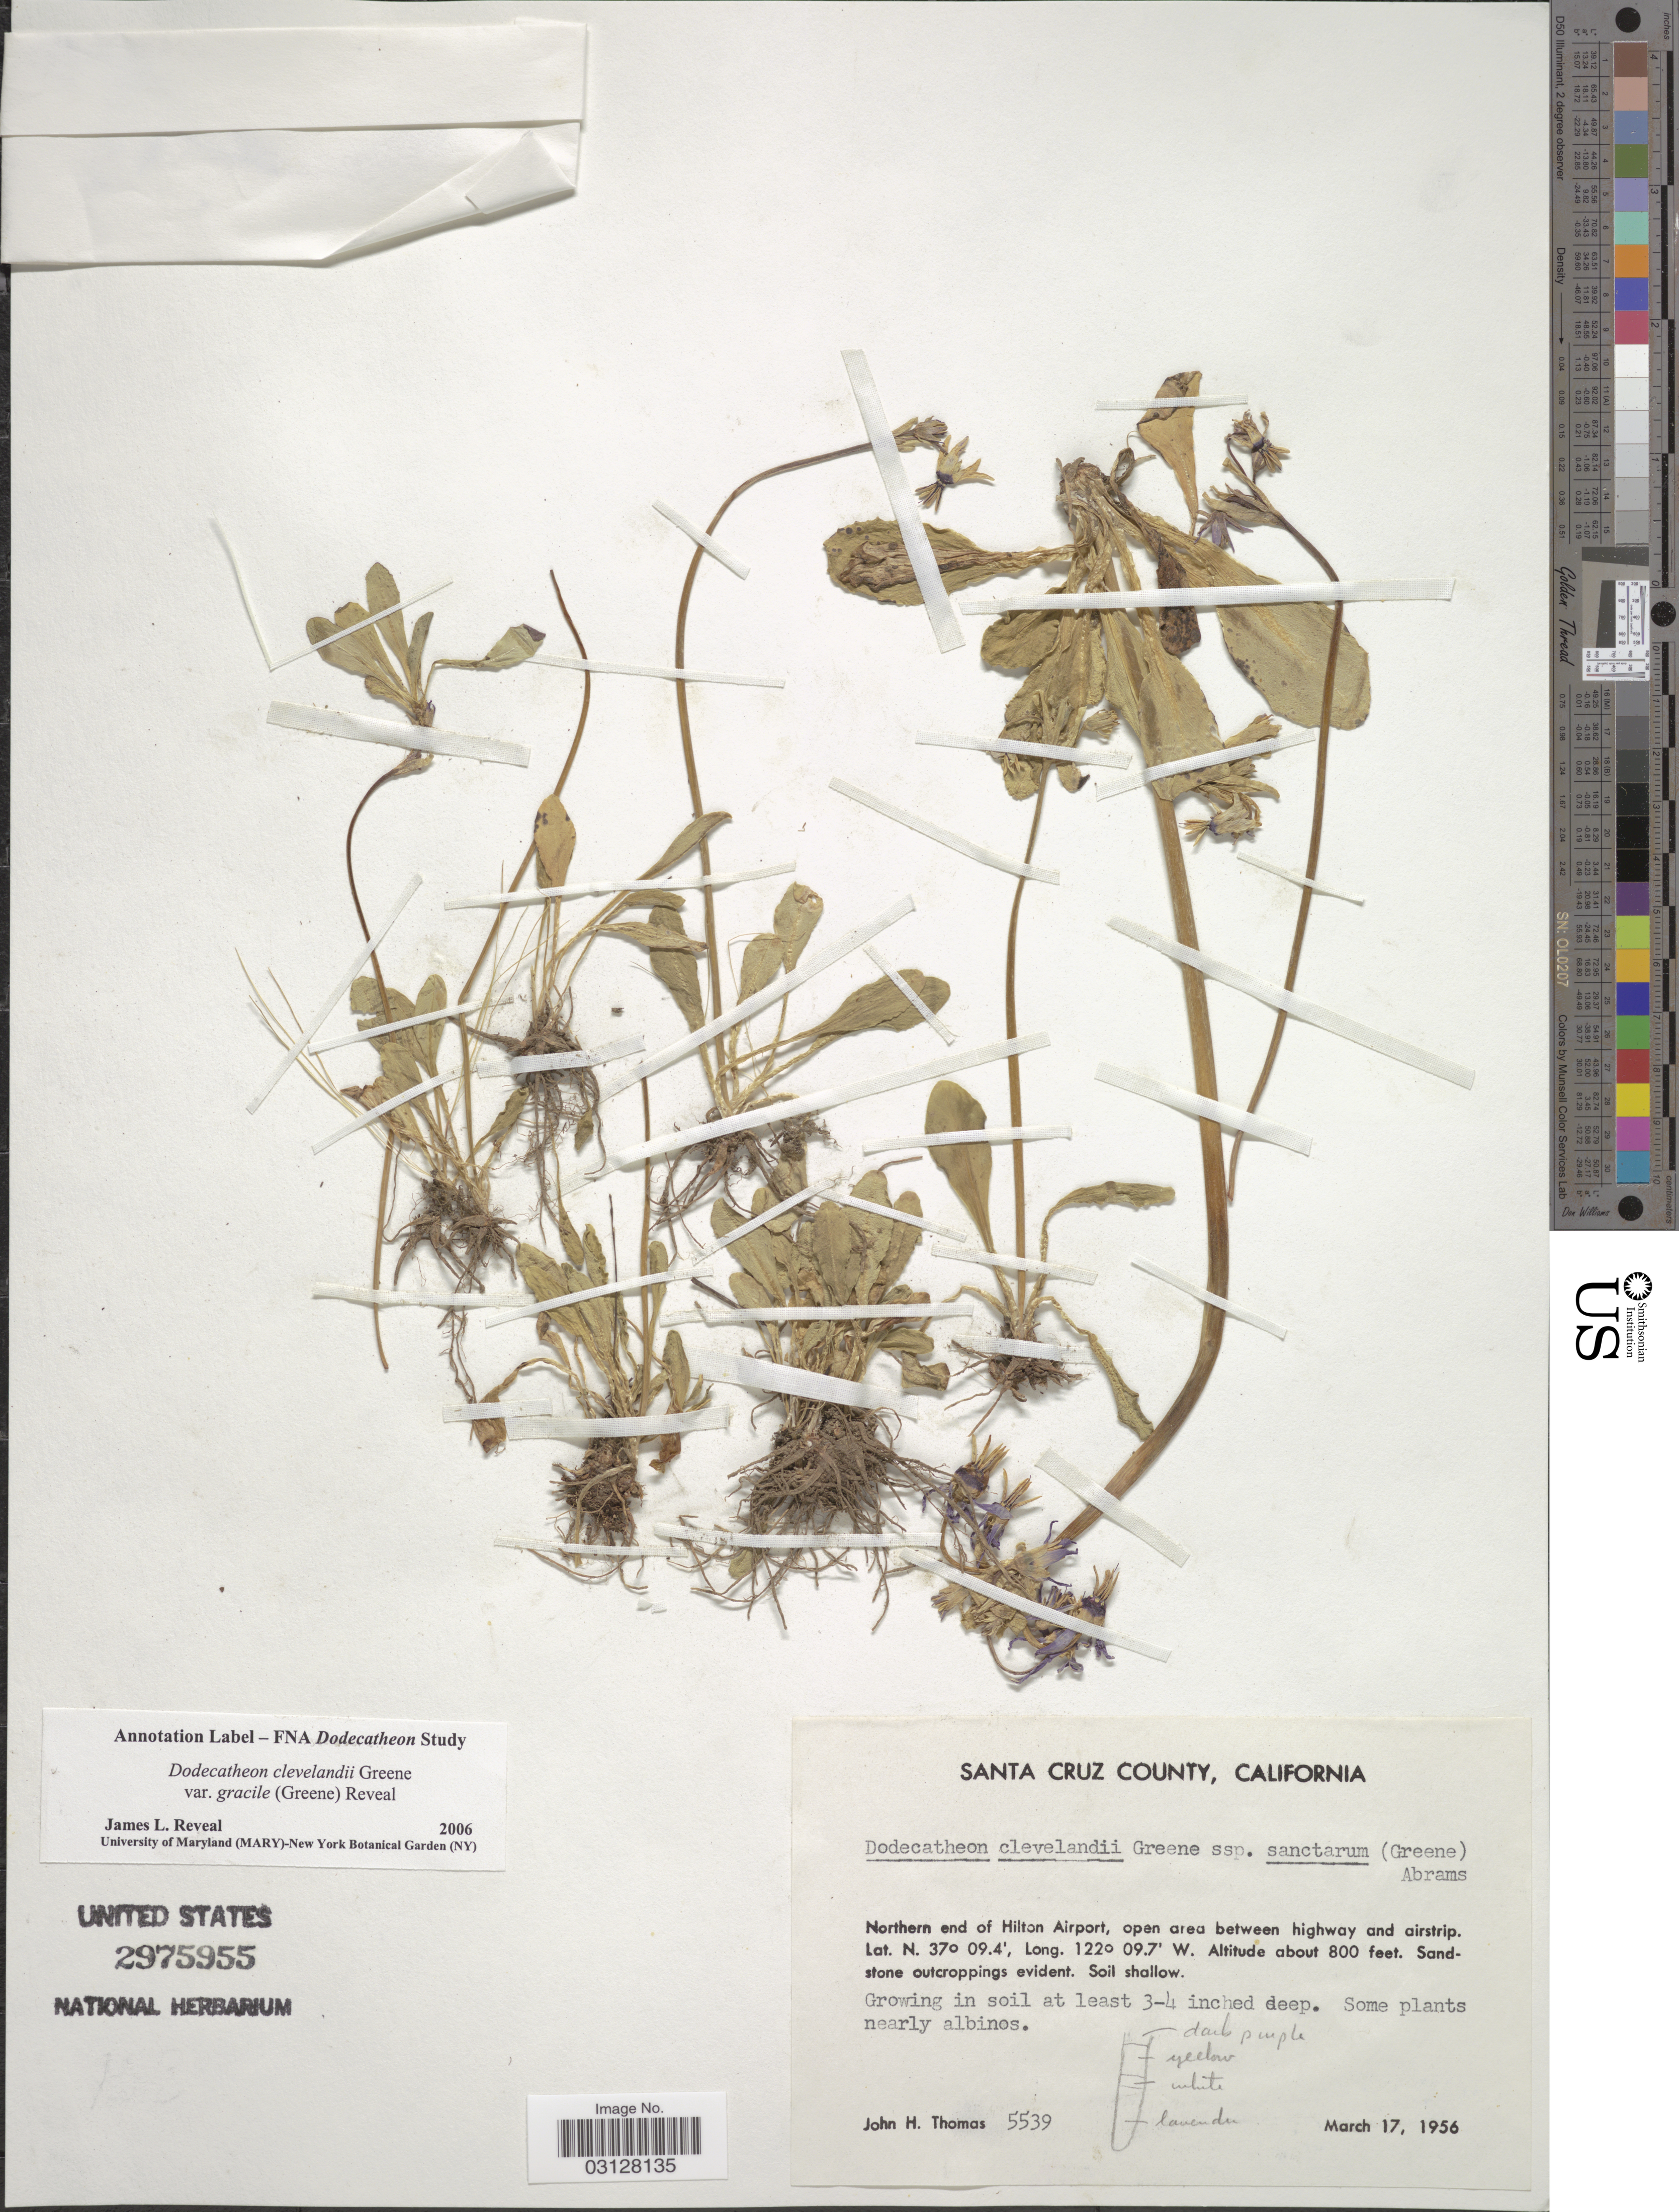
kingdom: Plantae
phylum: Tracheophyta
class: Magnoliopsida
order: Ericales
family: Primulaceae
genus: Dodecatheon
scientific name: Dodecatheon clevelandii var. gracile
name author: (Greene) Reveal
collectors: J. H. Thomas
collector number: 5539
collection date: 1956-03-17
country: United States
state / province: California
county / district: Santa Cruz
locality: Santa Cruz County. Northern end of Hilton Airport, open area between highway and airstrip.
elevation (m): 244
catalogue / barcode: US 2975955